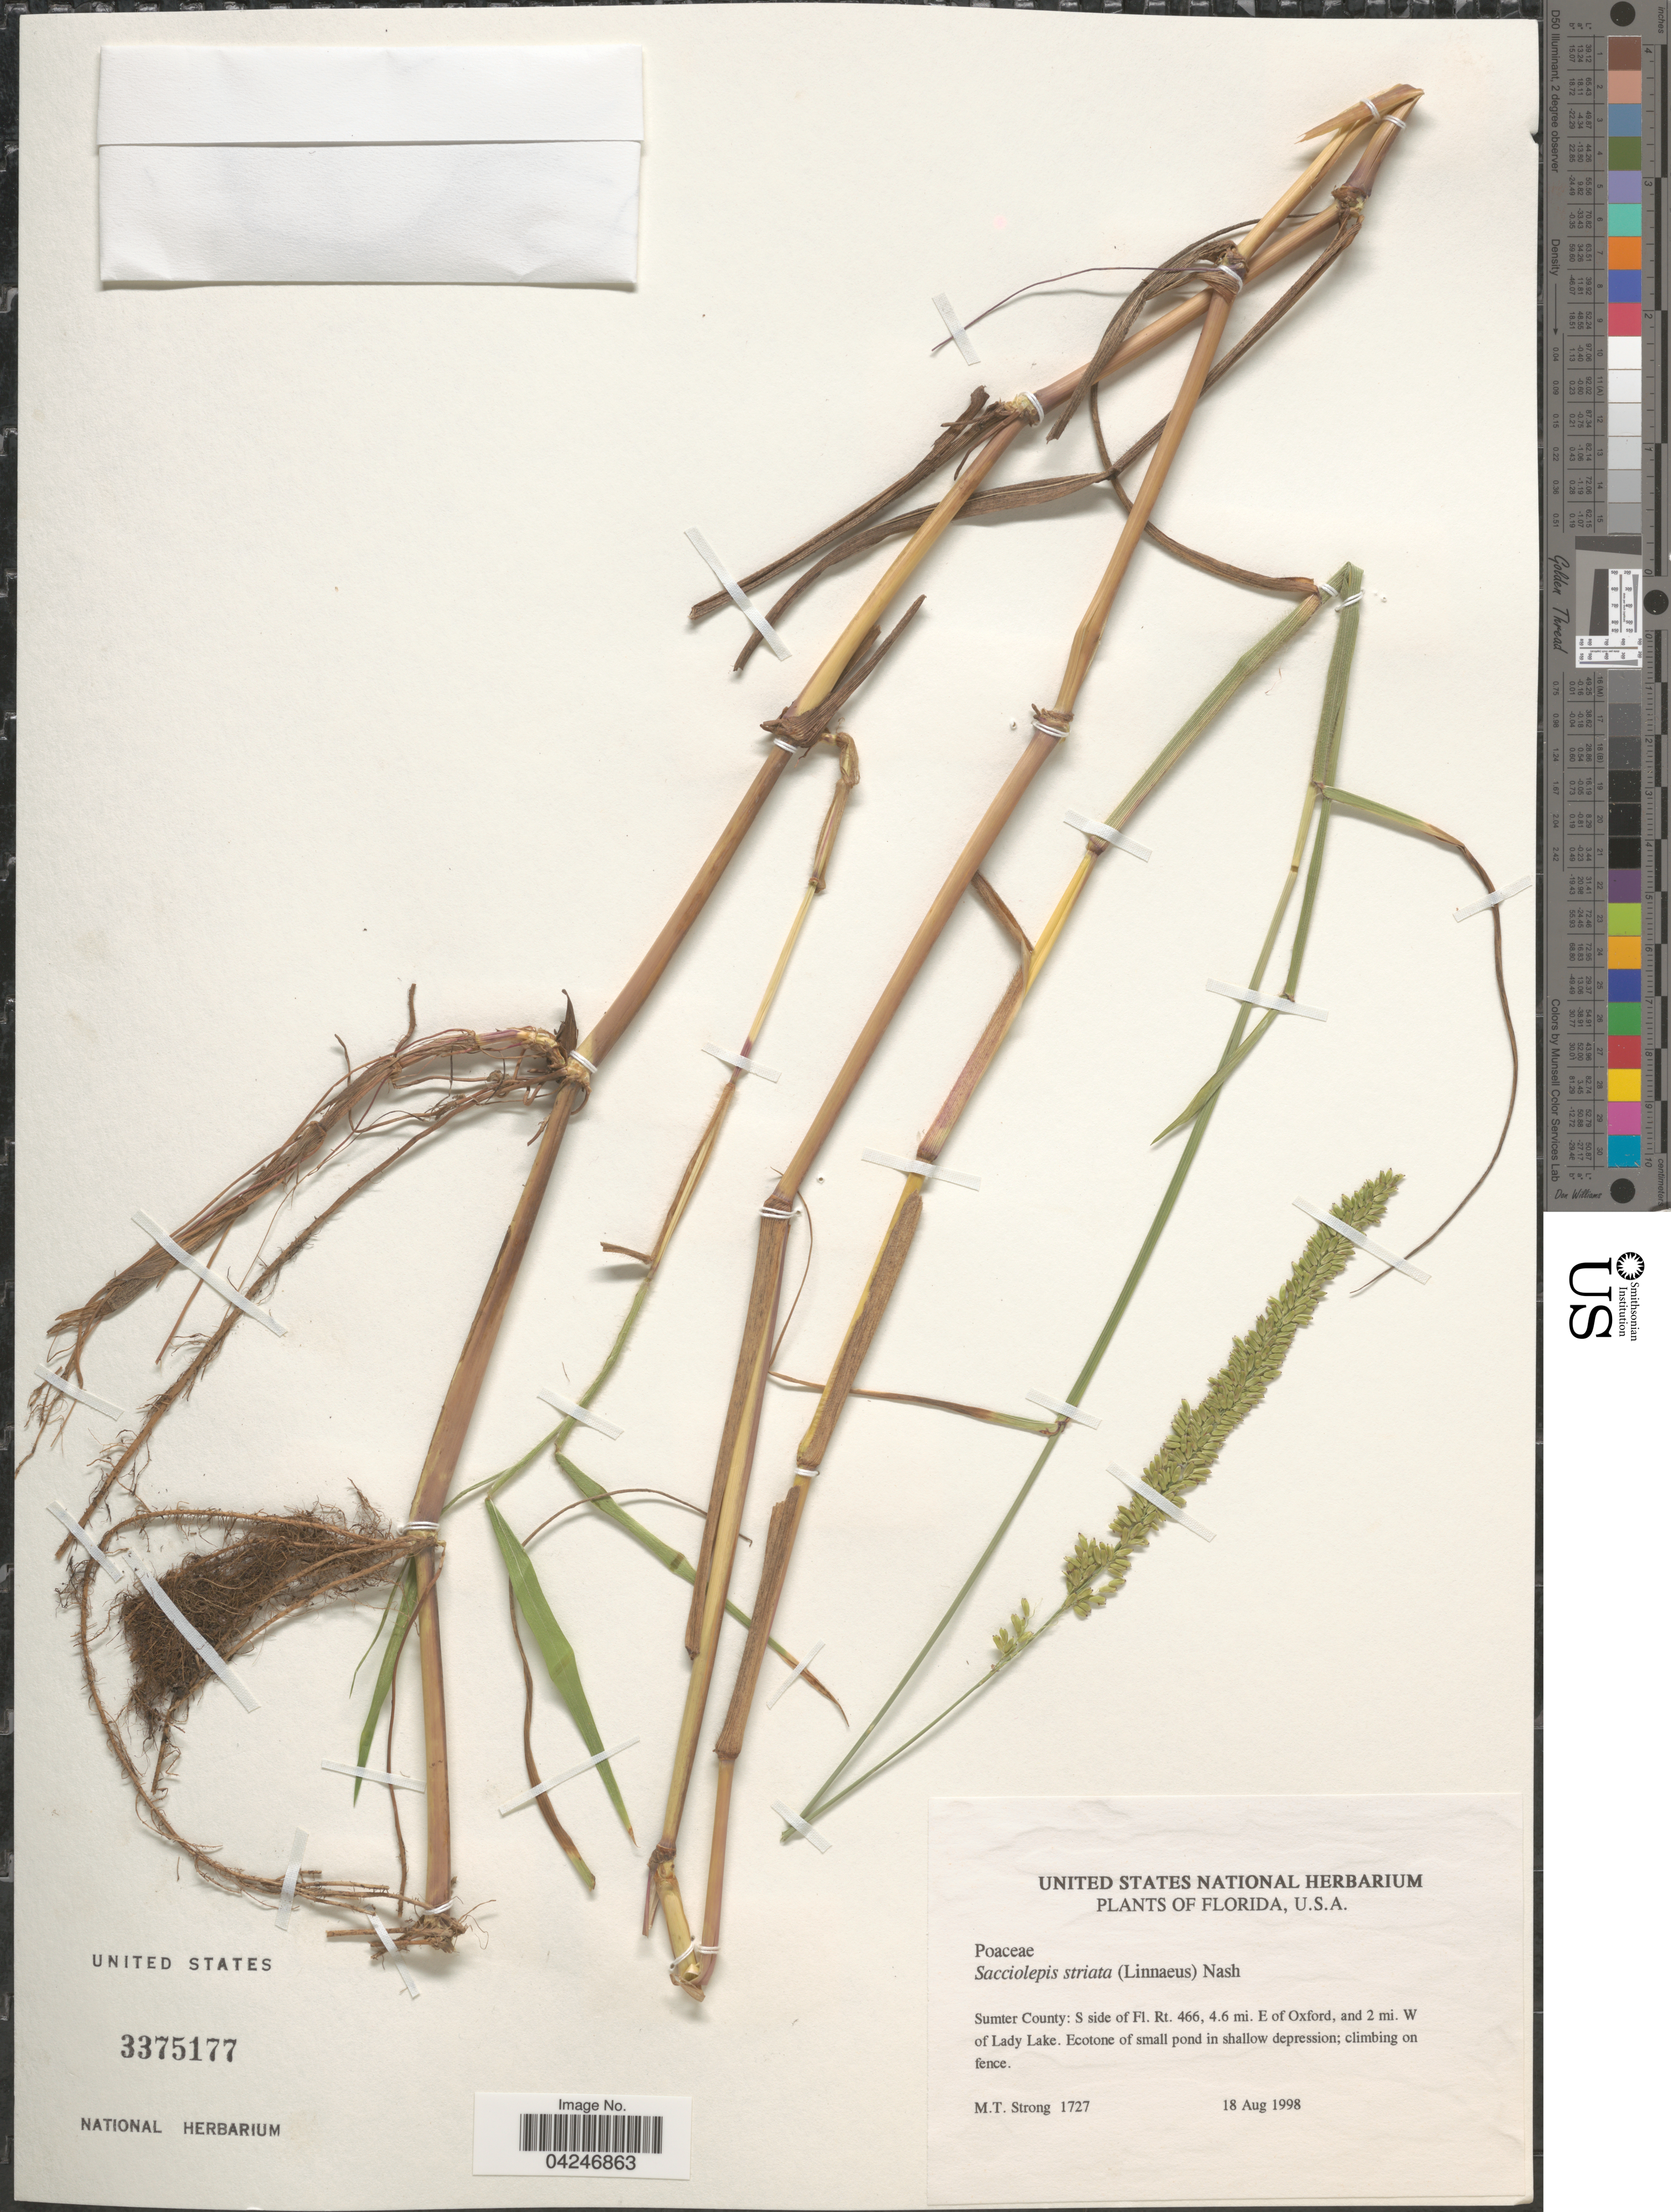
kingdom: Plantae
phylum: Tracheophyta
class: Liliopsida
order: Poales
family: Poaceae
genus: Sacciolepis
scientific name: Sacciolepis striata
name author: (L.) Nash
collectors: M. T. Strong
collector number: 1727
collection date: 1998-08-18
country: United States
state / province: Florida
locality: Sumter County: S side of Fl. Rt. 466, 4.6 mi. E of Oxford, and 2 mi. W of Lady Lake.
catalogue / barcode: US 3375177